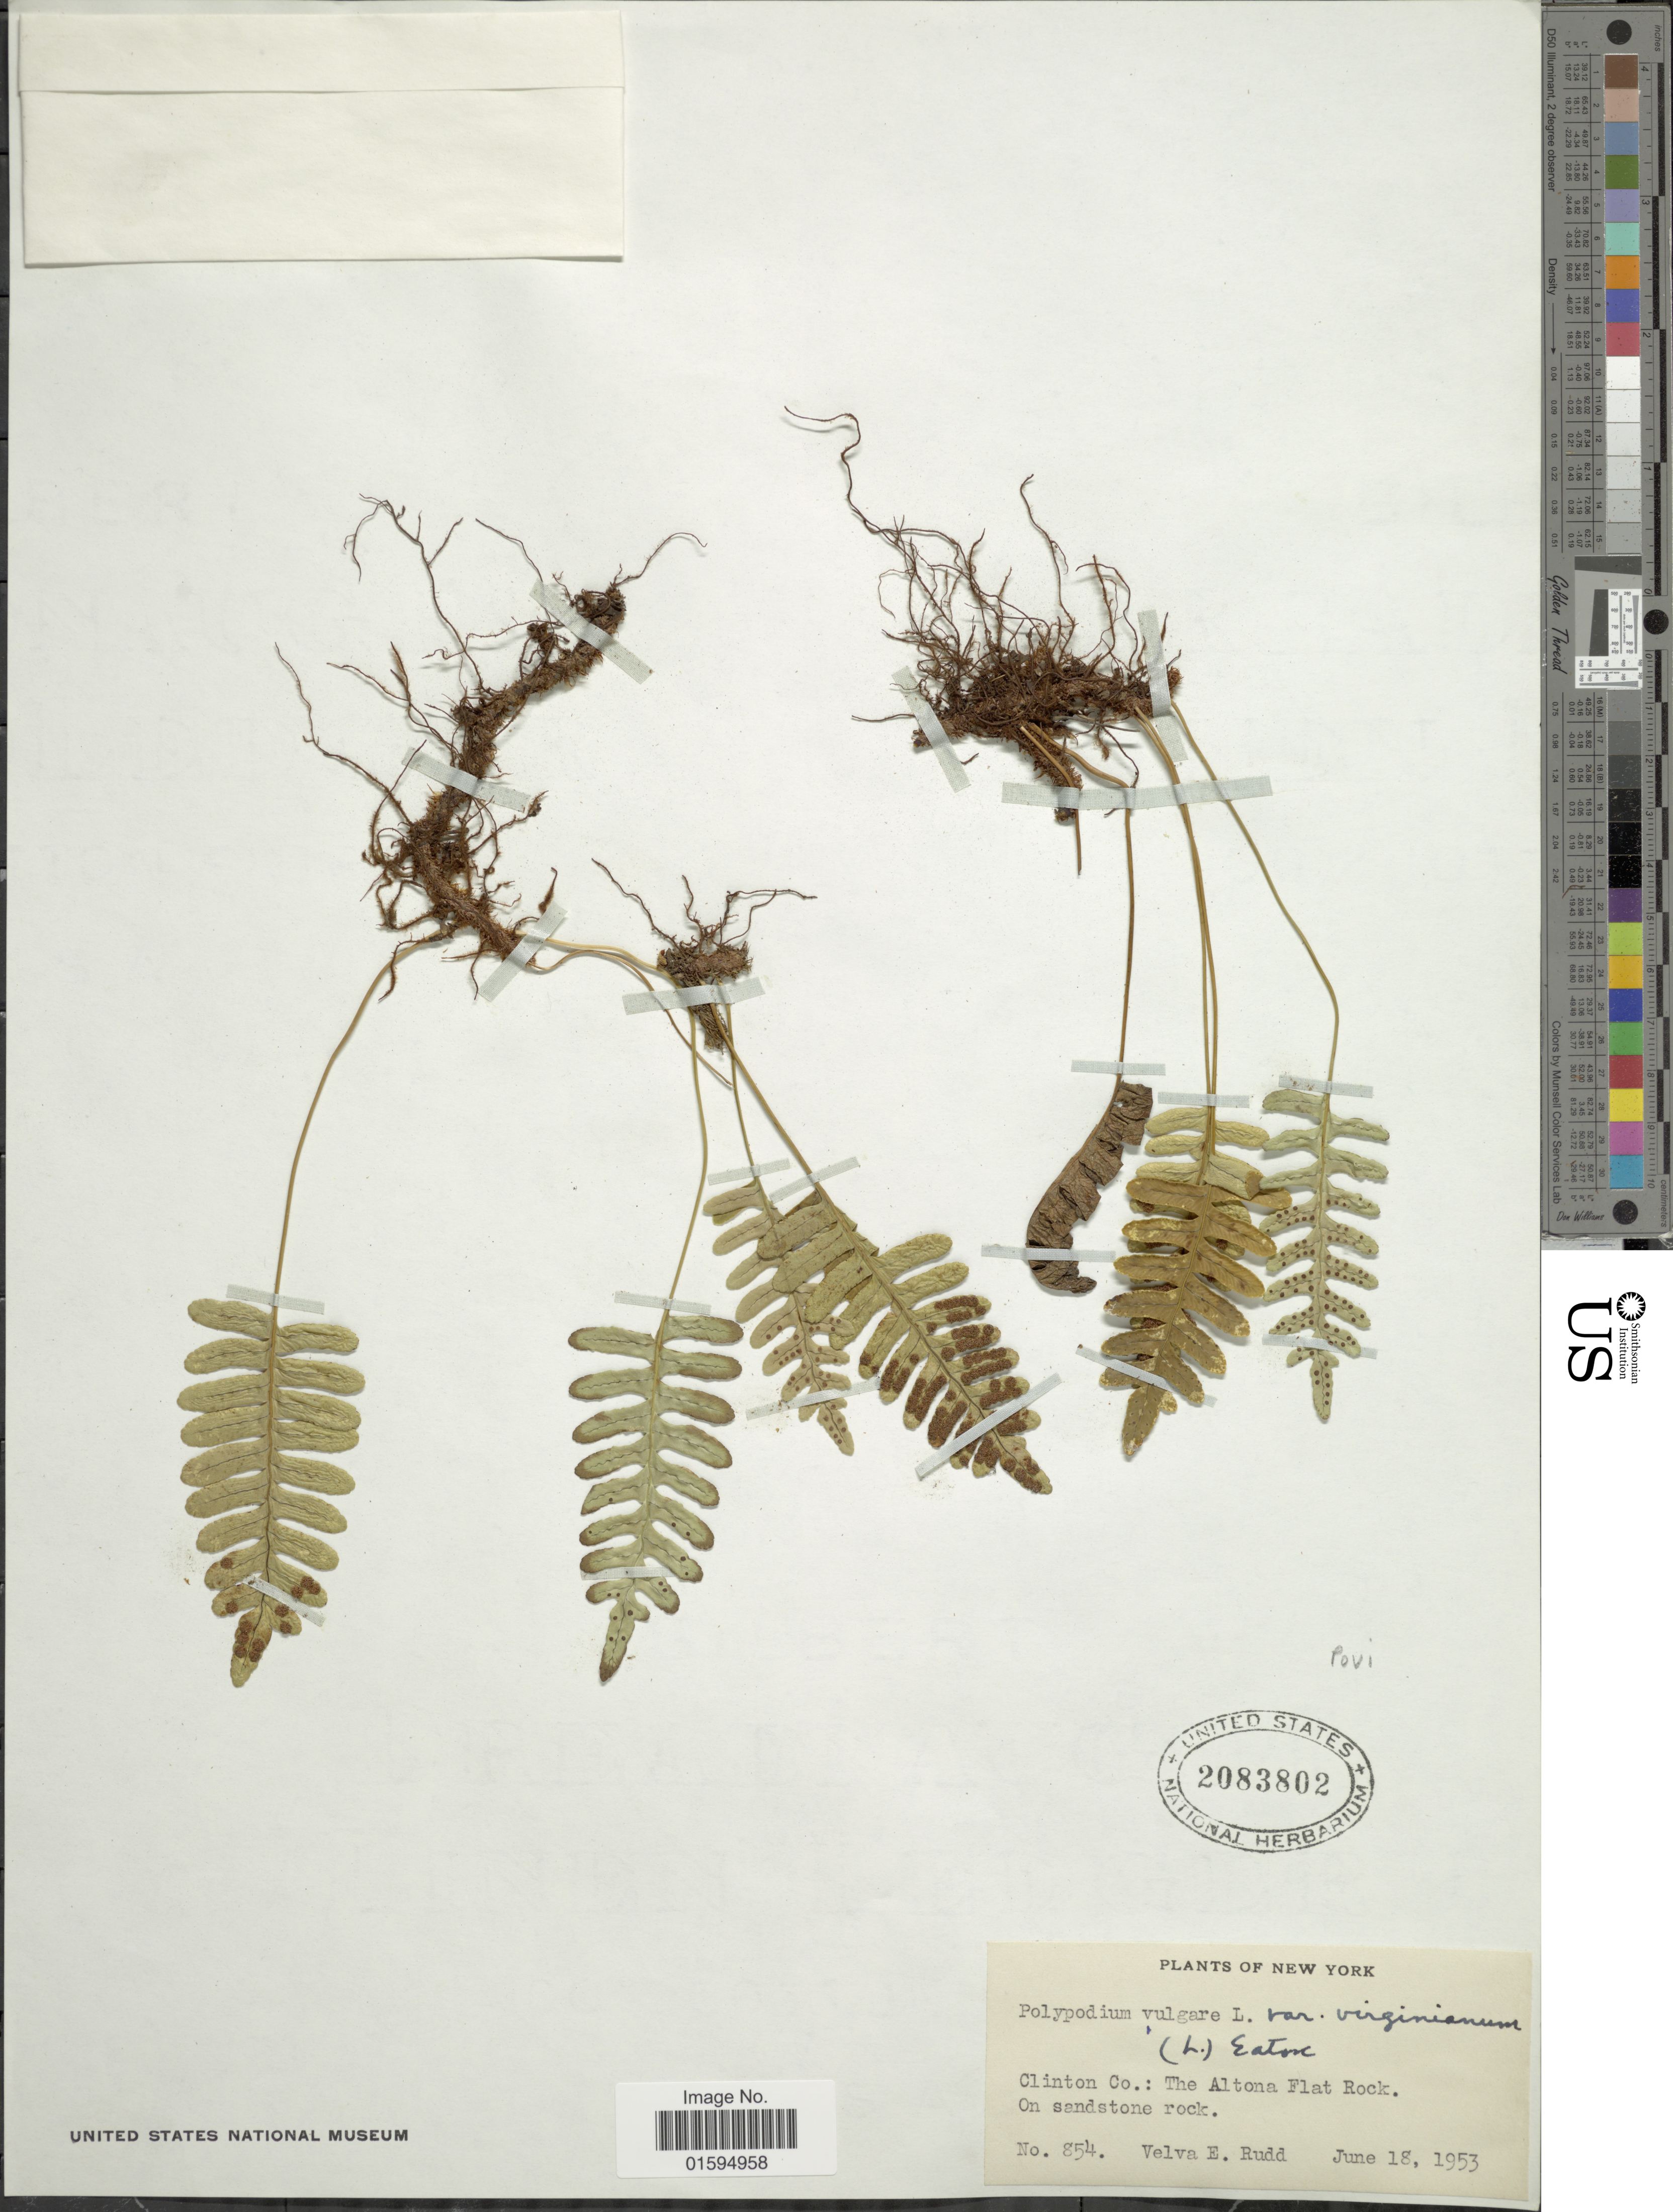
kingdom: Plantae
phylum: Tracheophyta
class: Polypodiopsida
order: Polypodiales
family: Polypodiaceae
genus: Polypodium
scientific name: Polypodium virginianum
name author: L.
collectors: V. E. Rudd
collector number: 854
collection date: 1953-06-18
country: United States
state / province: New York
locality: Clinton Co.: The Altona Flat Rock.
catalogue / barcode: US 2083802